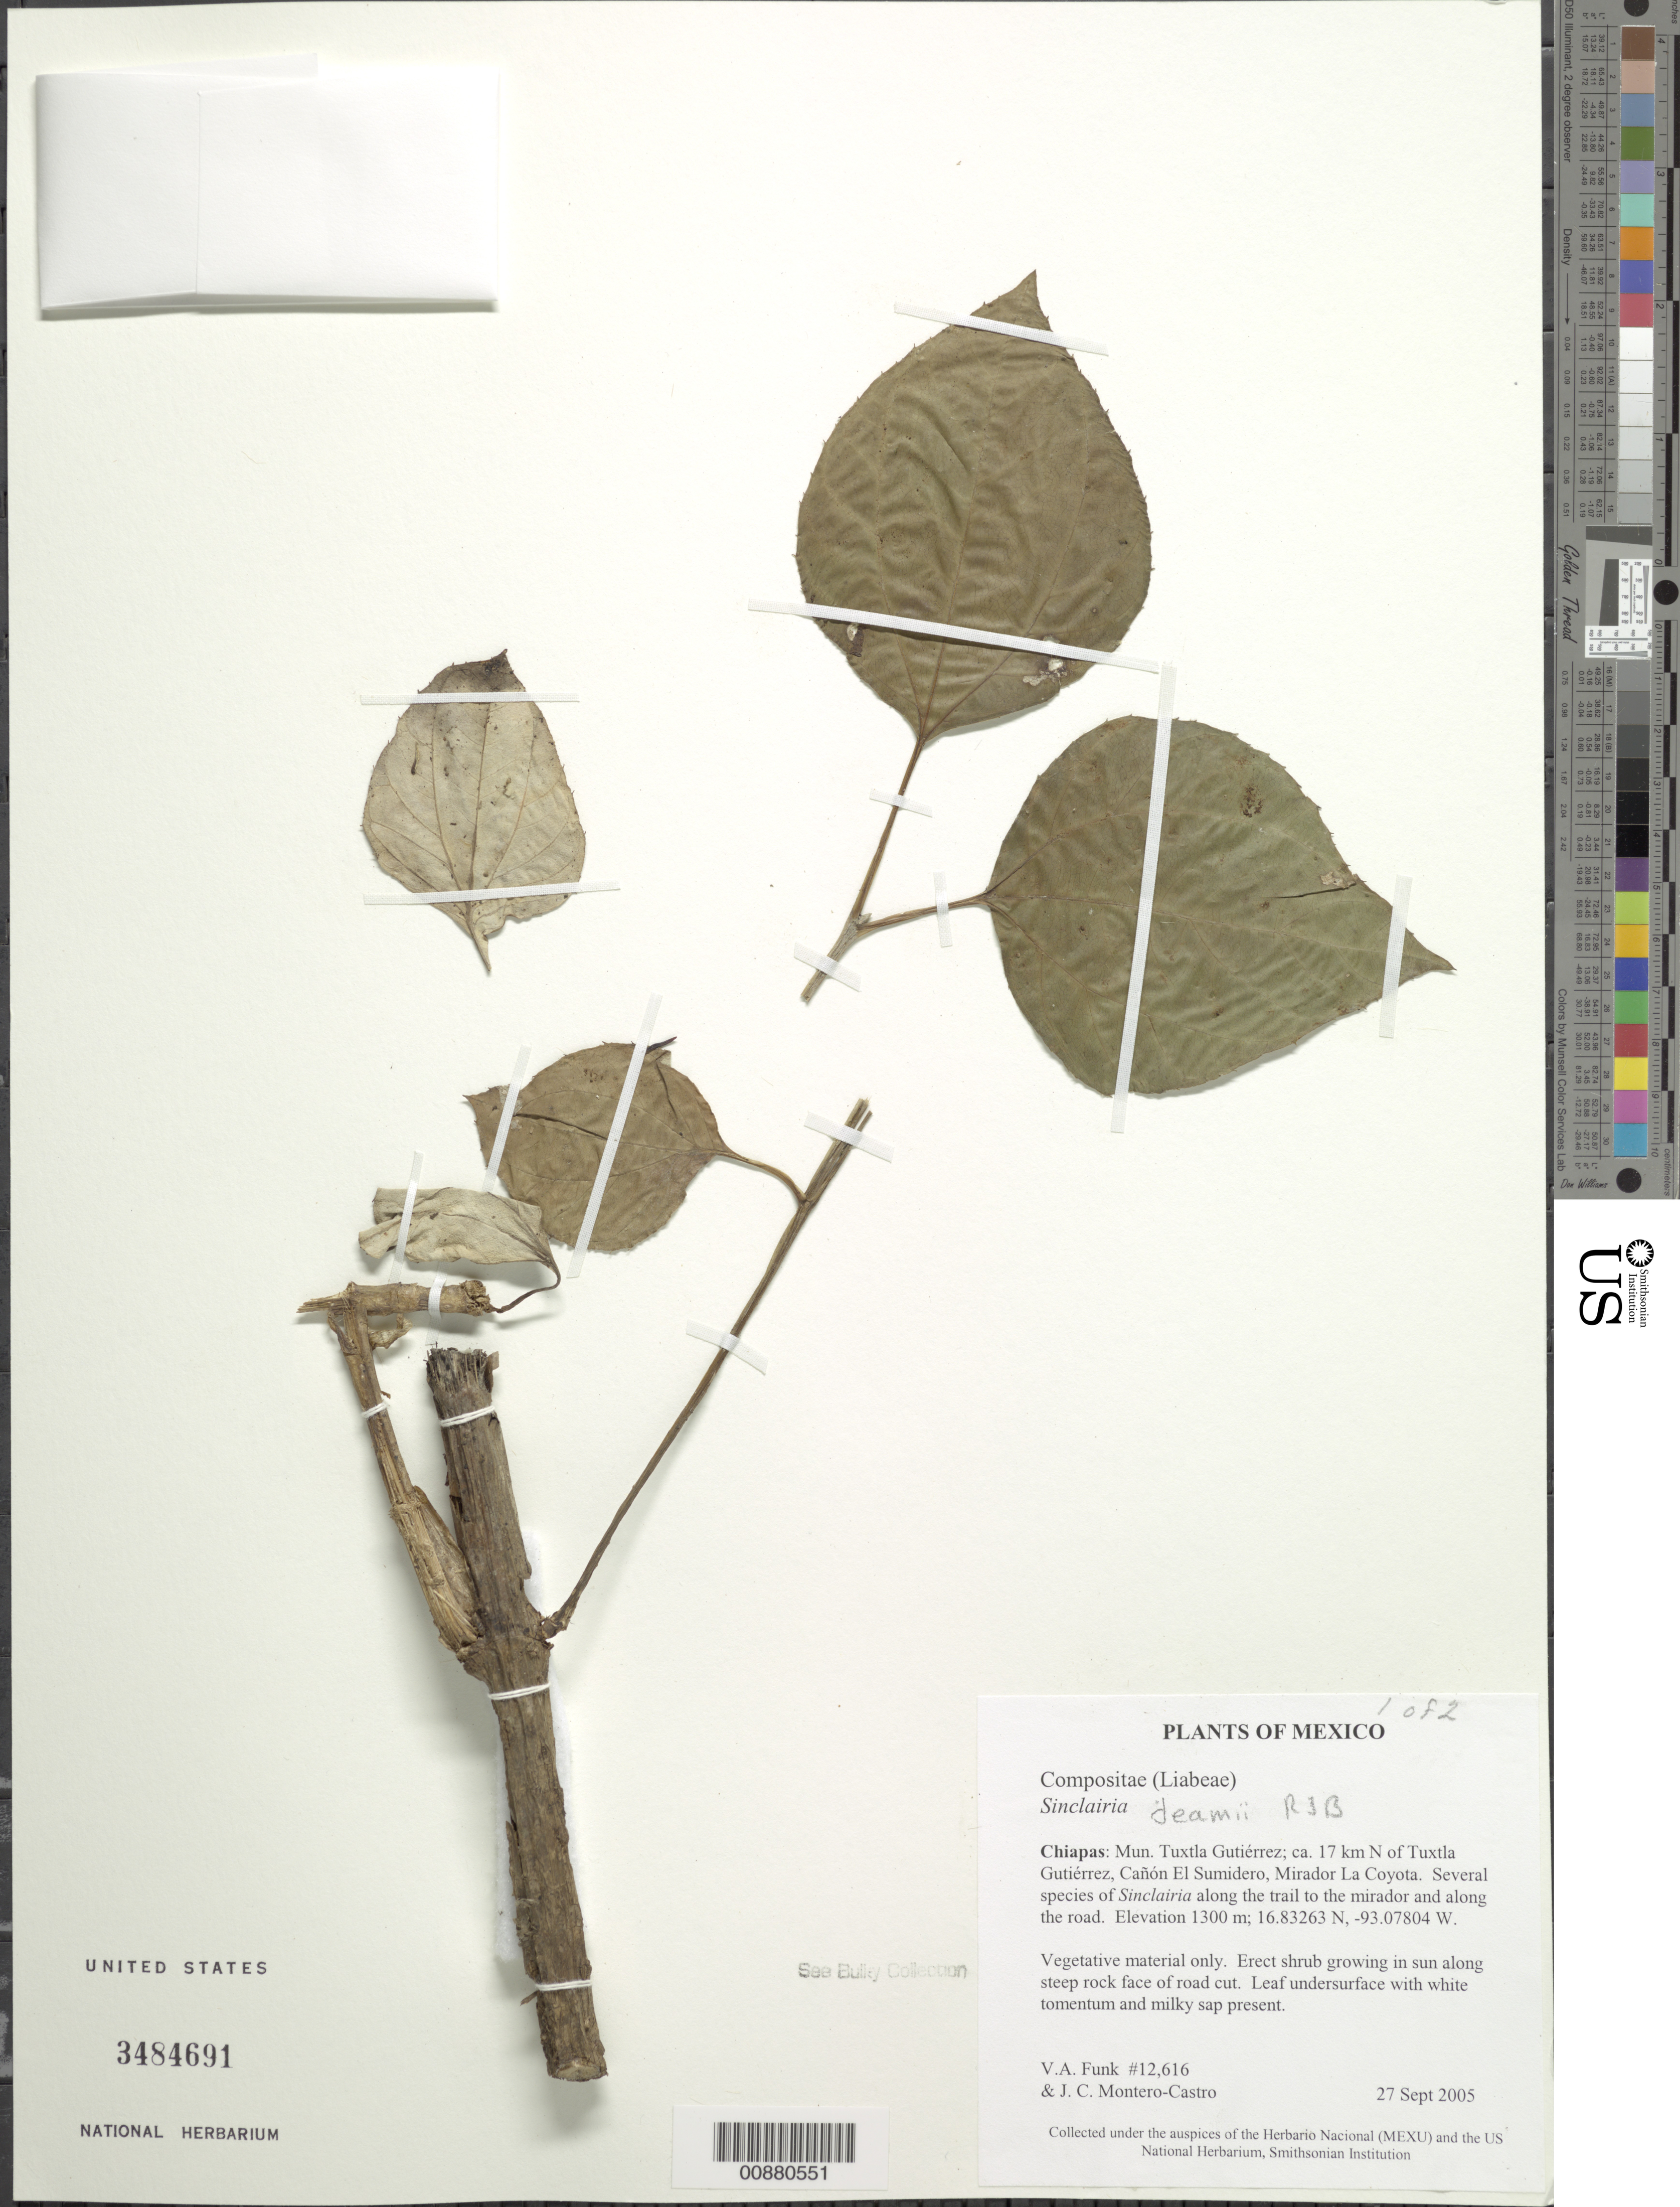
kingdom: Plantae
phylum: Tracheophyta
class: Magnoliopsida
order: Asterales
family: Asteraceae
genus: Sinclairia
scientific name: Sinclairia deamii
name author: (B.L. Rob. & Bartl.) Rydb.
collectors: V. Funk & J. Montero-Castro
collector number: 12616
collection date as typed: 27 September 2005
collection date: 2005-09-27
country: Mexico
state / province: Chiapas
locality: Mun. Tuxtla Gutiérrez; ca. 17 km N of Tuxtla Gutiérrez, Cañon El Sumidero, Mirador La Coyota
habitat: Sun along steep rock face of road cut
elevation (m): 1300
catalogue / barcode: US 3484691